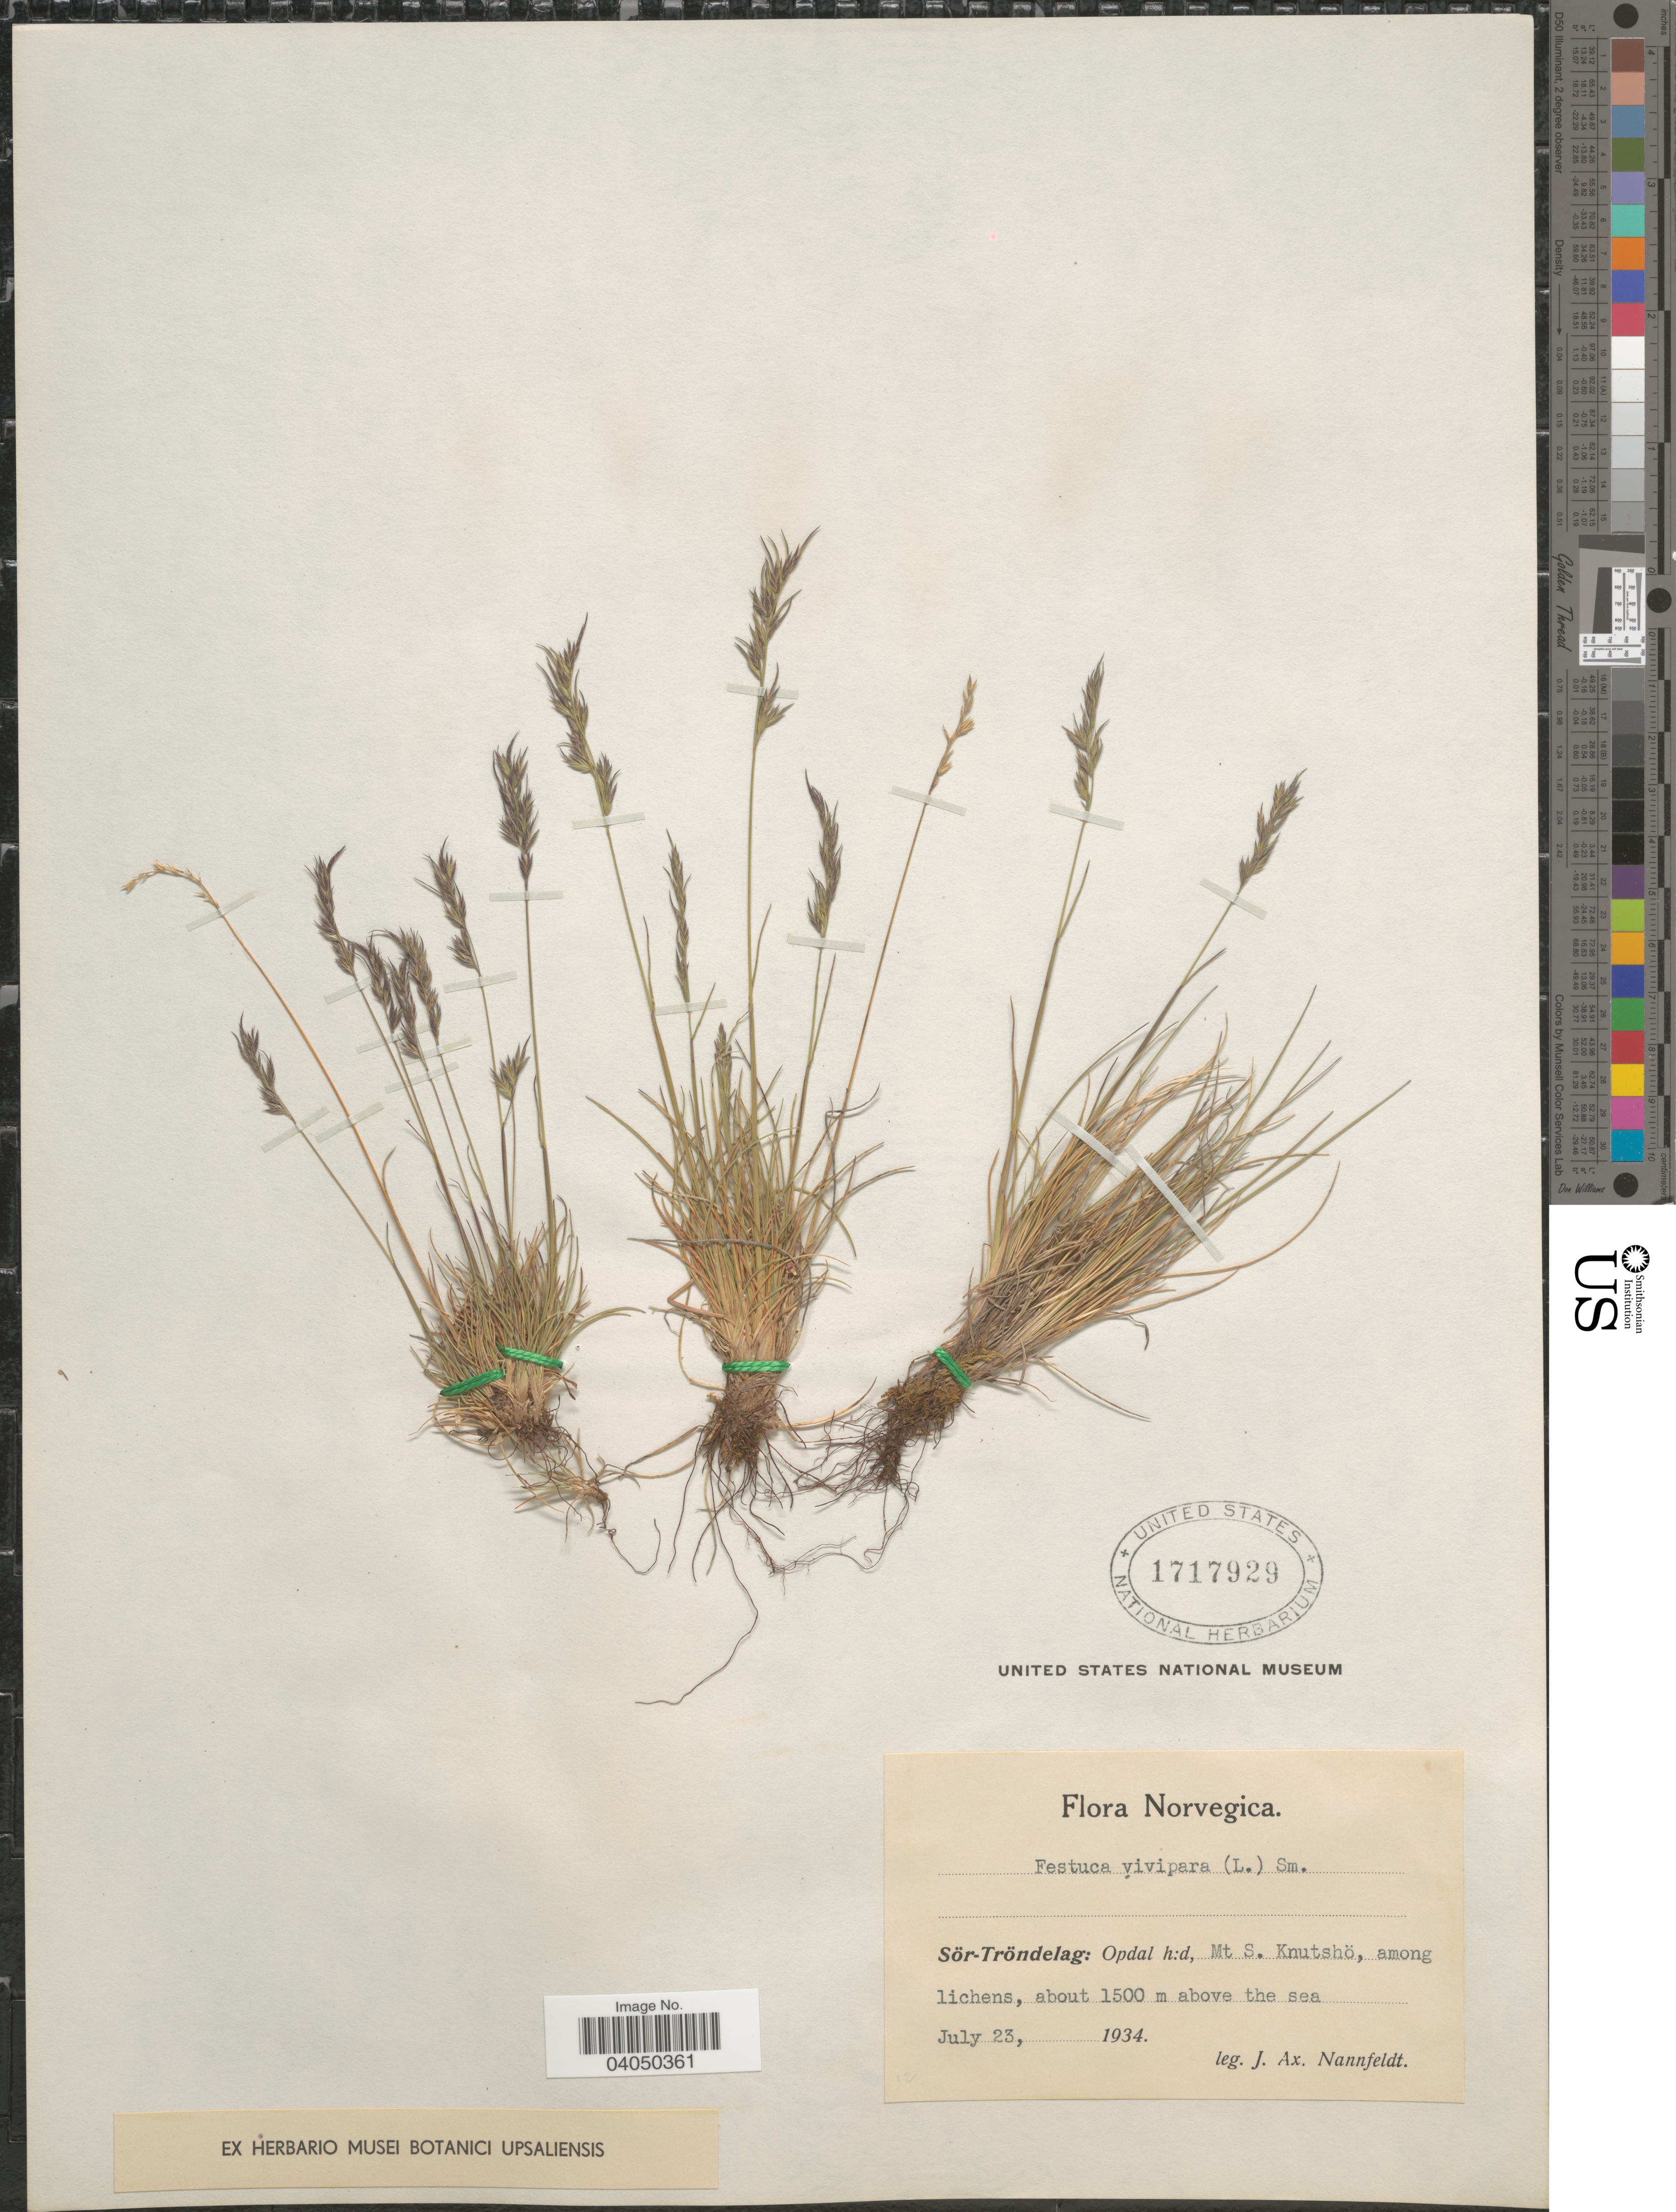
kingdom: Plantae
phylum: Tracheophyta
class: Liliopsida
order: Poales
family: Poaceae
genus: Festuca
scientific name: Festuca vivipara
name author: (L.) Sm.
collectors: J. Nannfeldt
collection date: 1934-07-23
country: Norway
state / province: Trøndelag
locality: Norvegica. Sör-Tröndelag: Opdal h:d, Mt S. Knutshö, among lichens.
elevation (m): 1500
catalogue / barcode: US 1717929